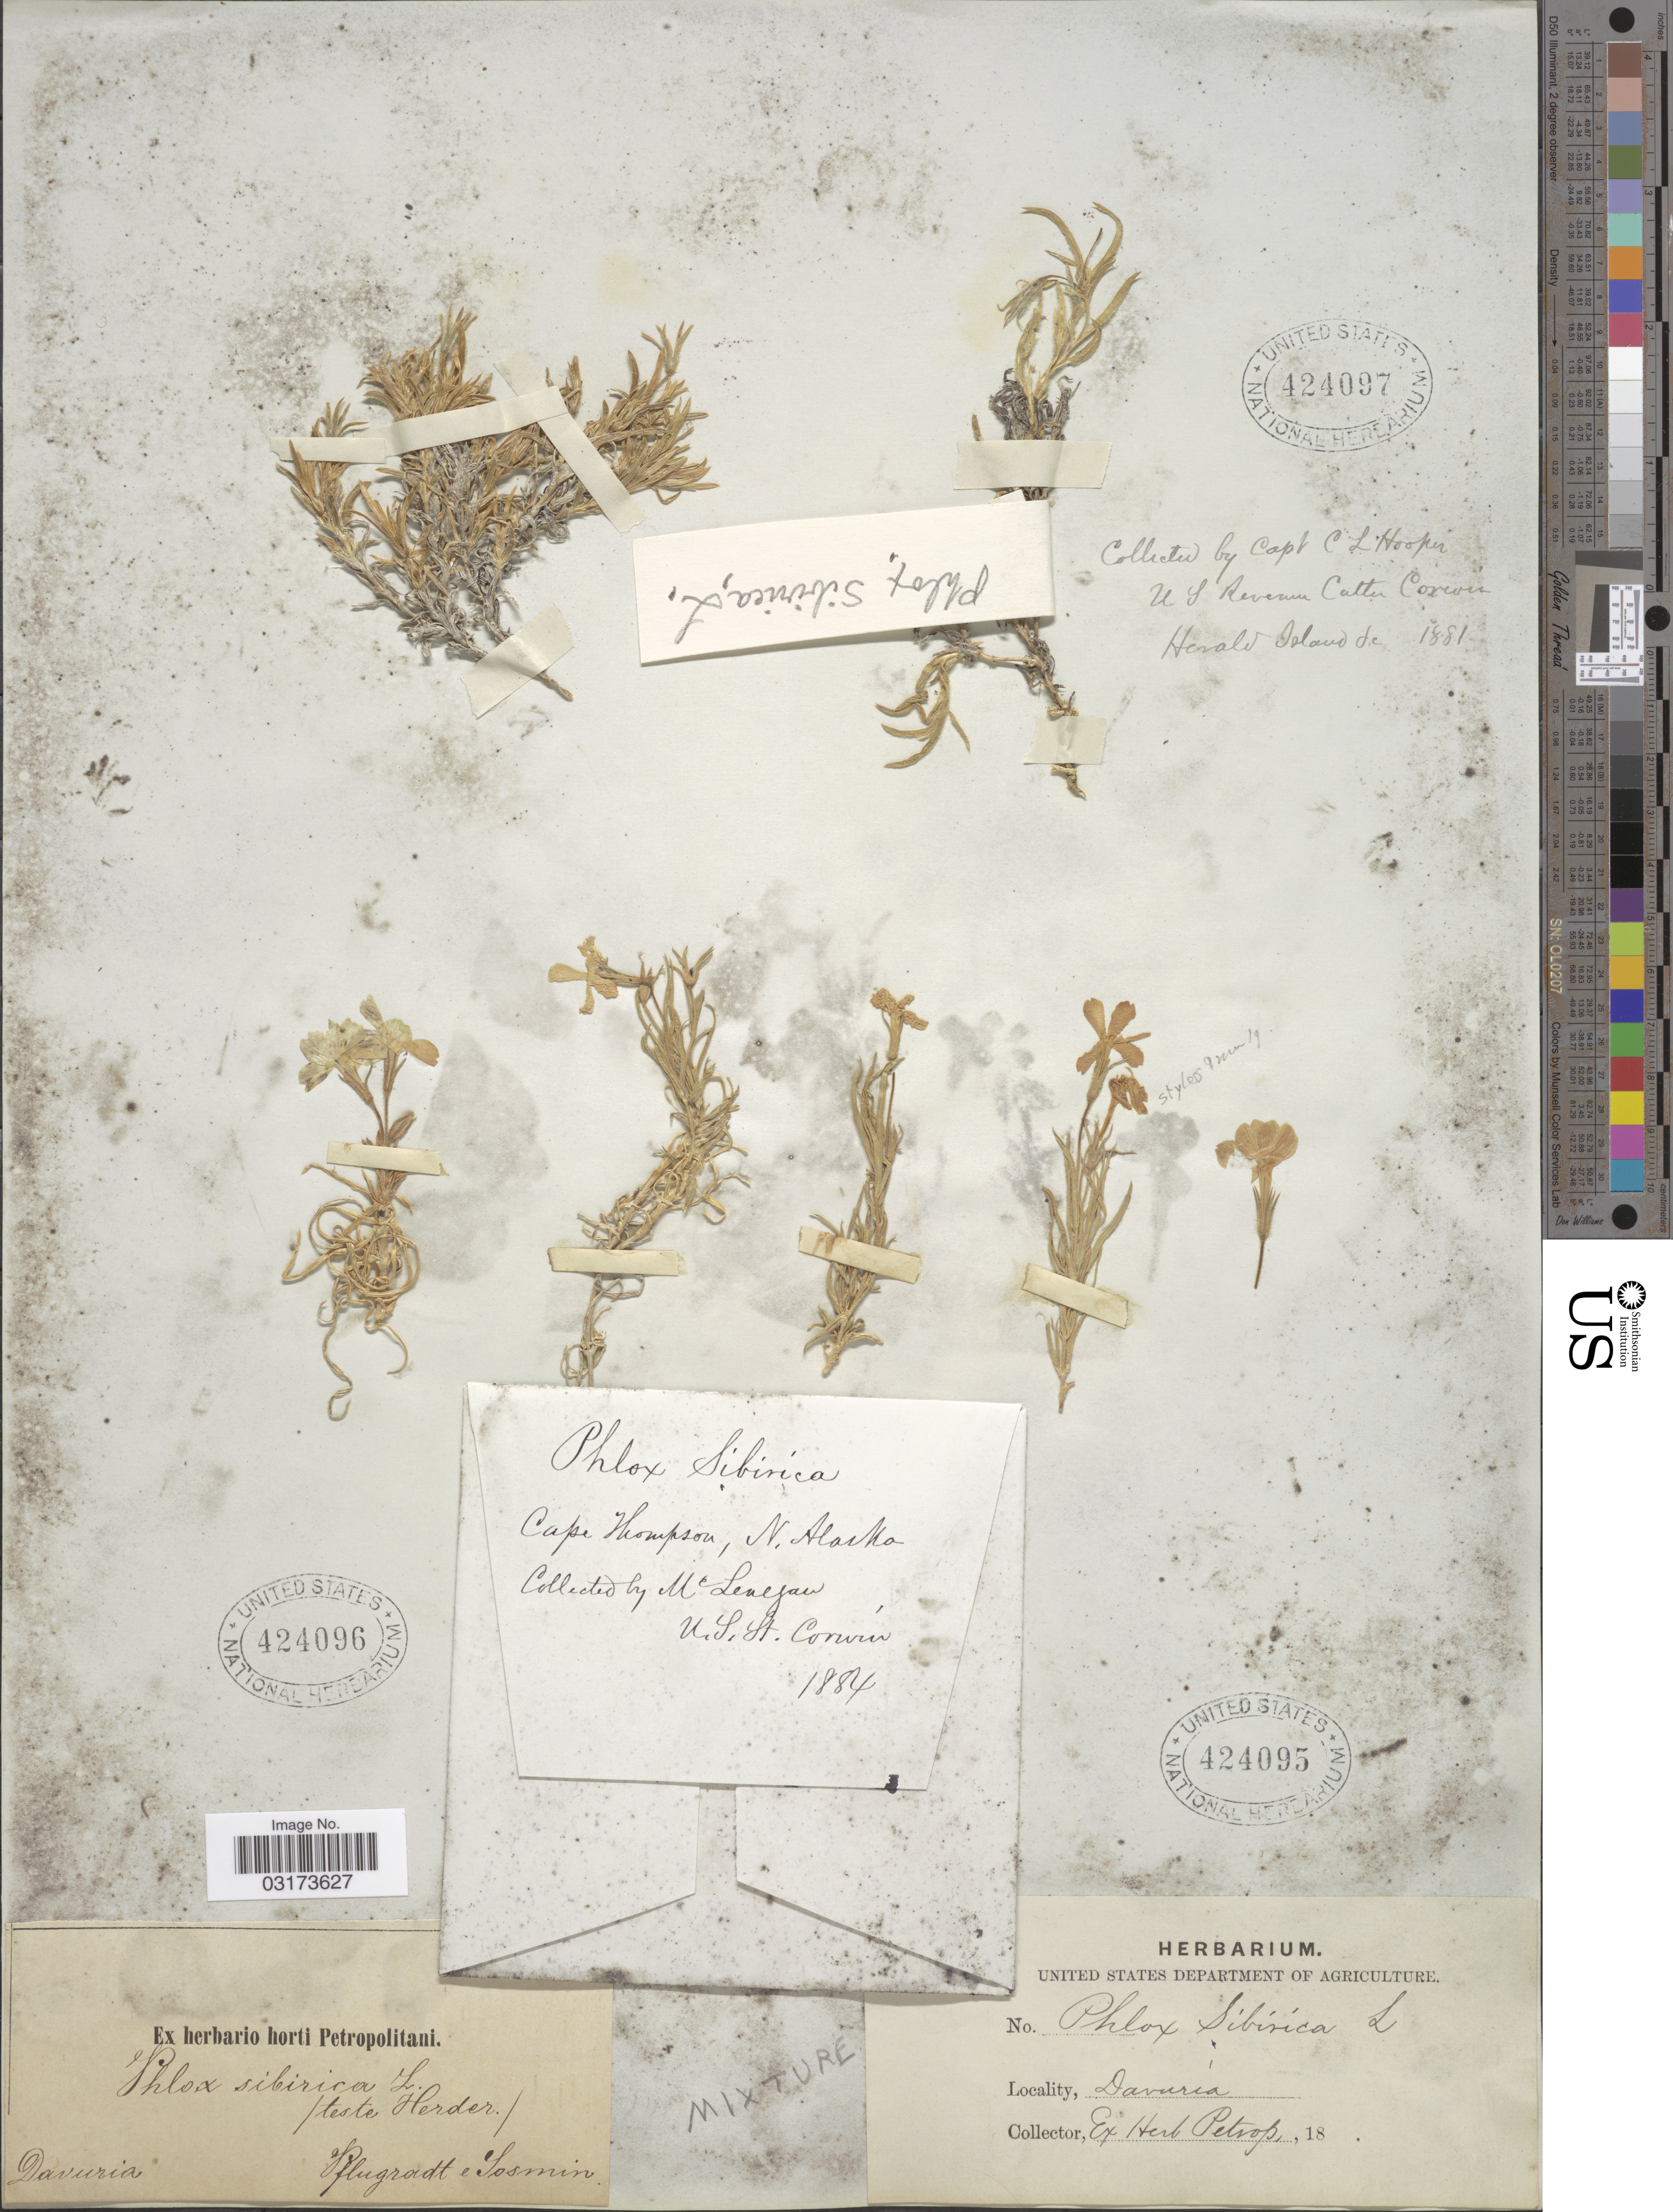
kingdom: Plantae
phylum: Tracheophyta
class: Magnoliopsida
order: Ericales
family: Polemoniaceae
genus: Phlox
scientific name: Phlox sibirica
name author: L.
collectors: C. Hooper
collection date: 1881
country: Russian Federation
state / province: Chukotka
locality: Herald Island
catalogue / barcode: US 424097-3